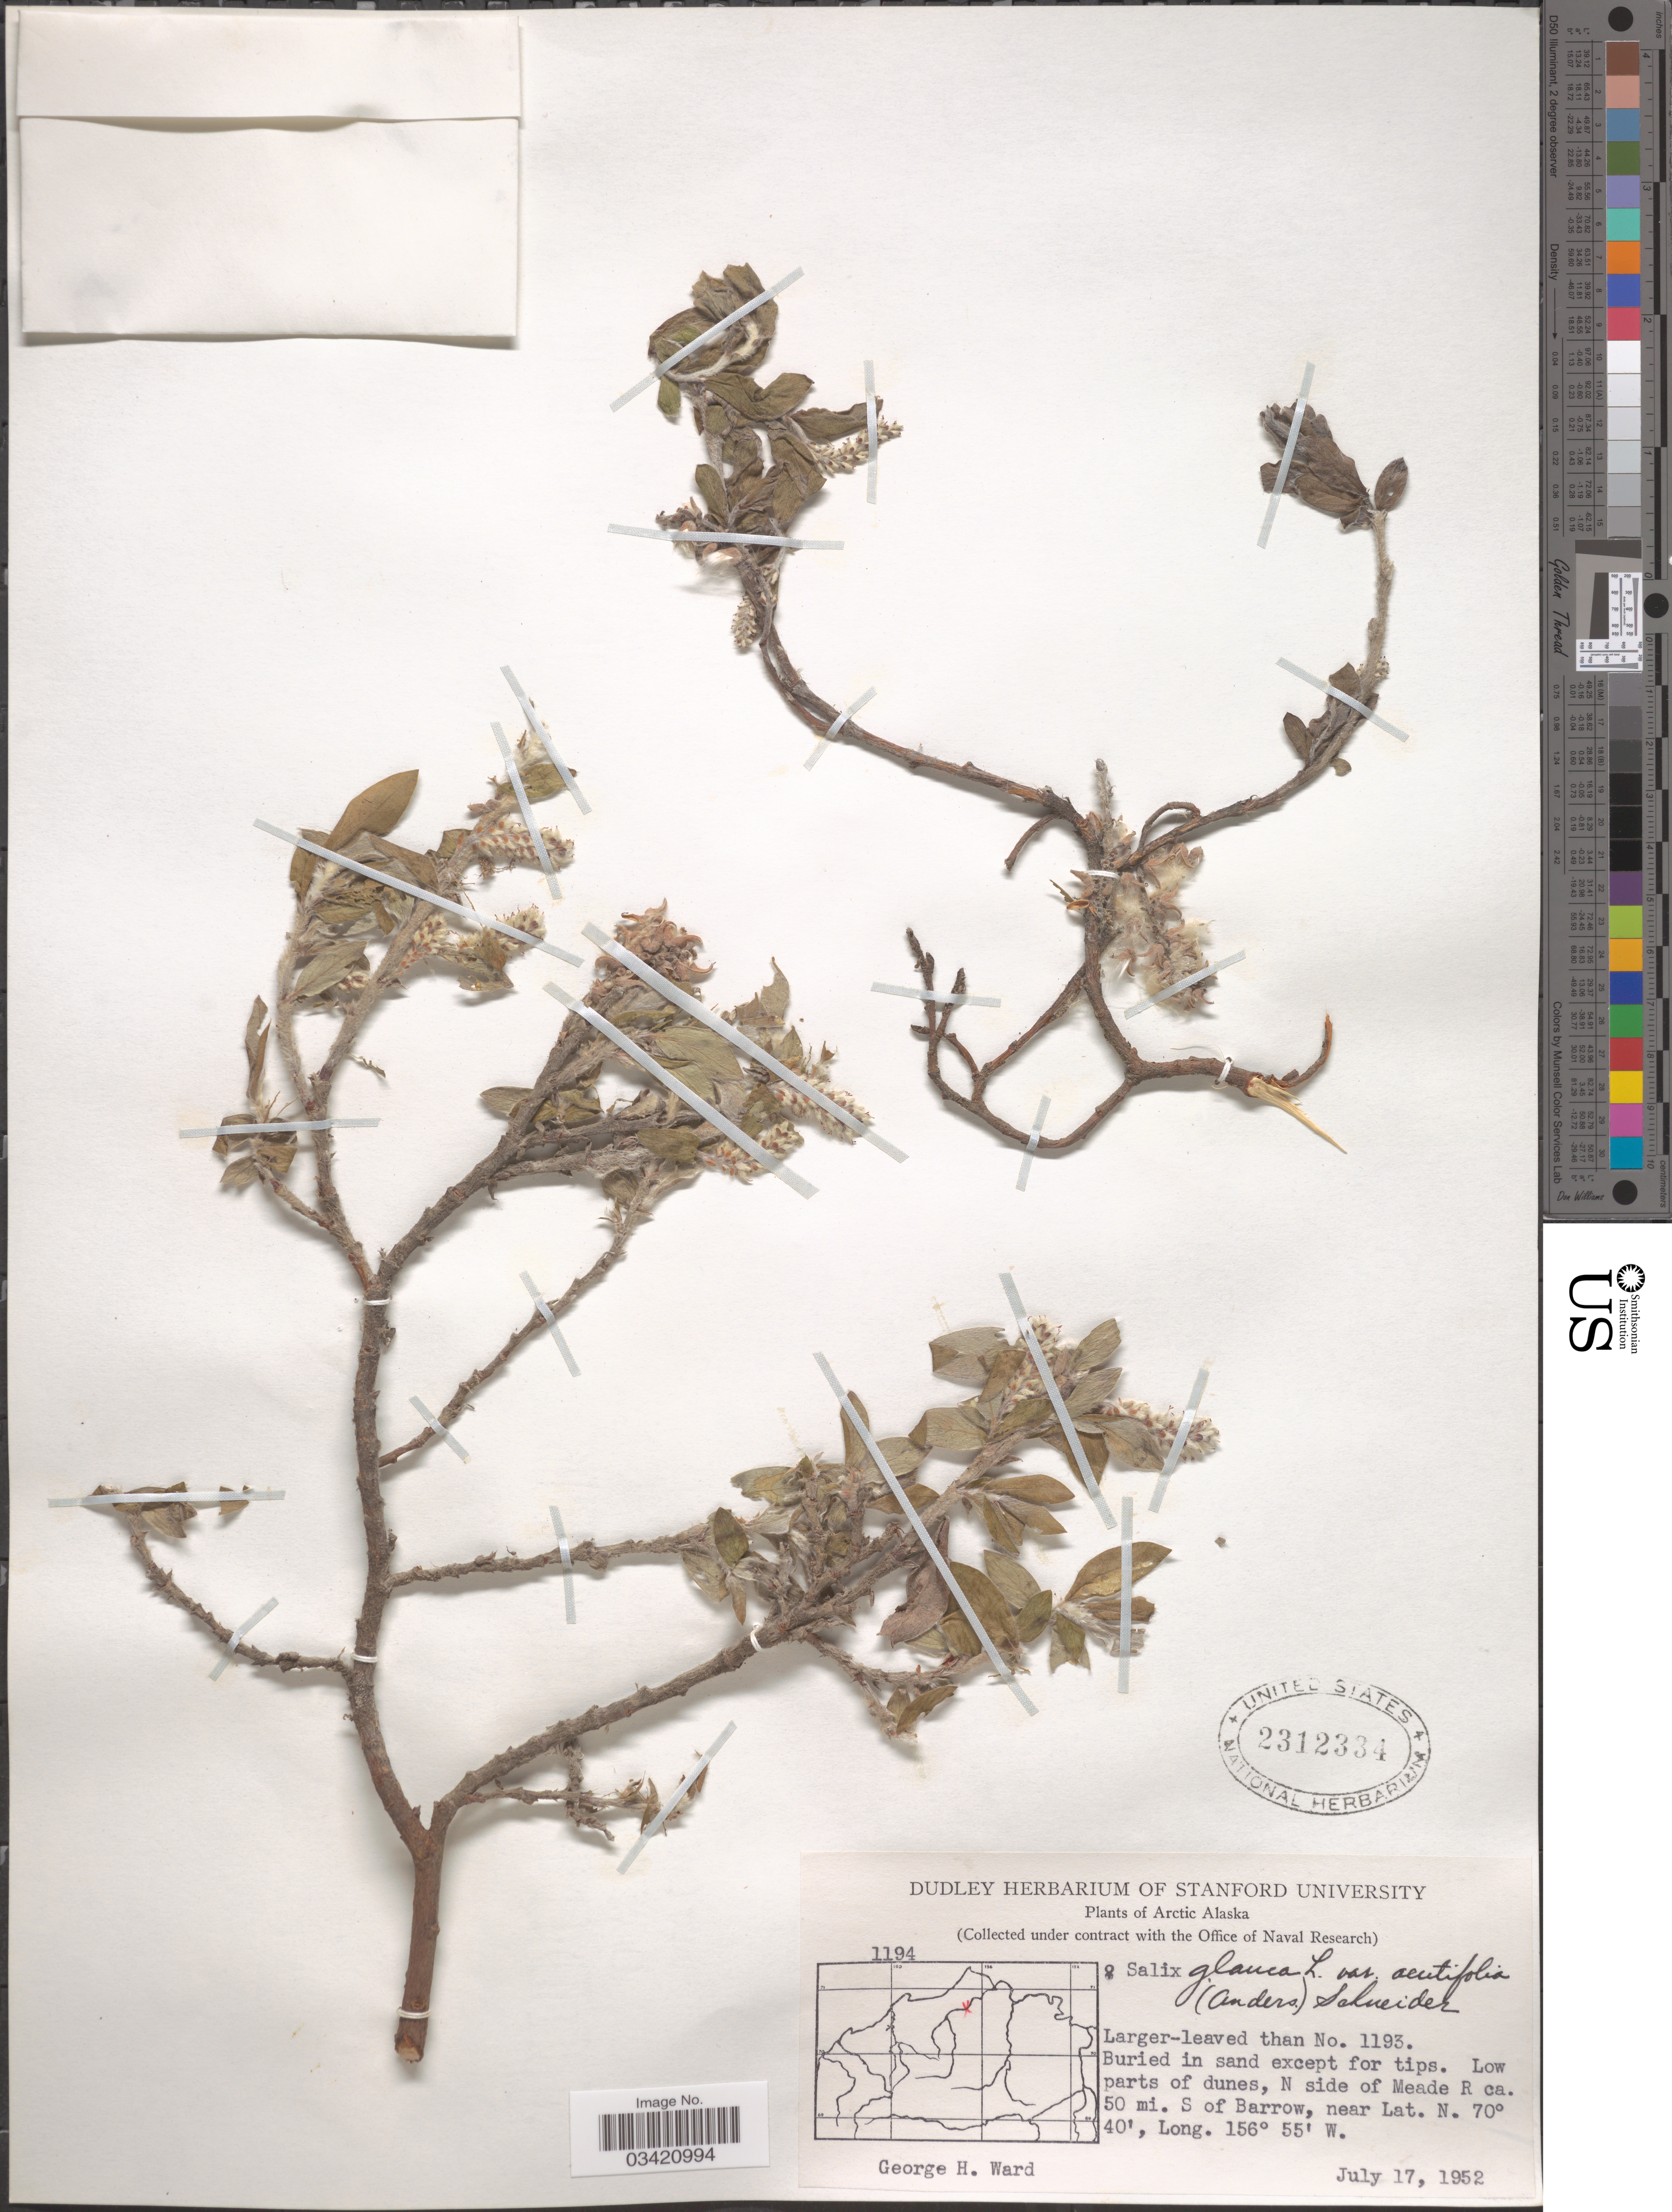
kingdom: Plantae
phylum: Tracheophyta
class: Magnoliopsida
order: Malpighiales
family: Salicaceae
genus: Salix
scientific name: Salix glauca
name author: L.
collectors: G. H. Ward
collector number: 1194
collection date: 1952-07-17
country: United States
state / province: Alaska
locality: Arctic Alaska. Low parts of dunes, N side of Meade R ca. 50 mi. S of Barrow.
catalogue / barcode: US 2312334